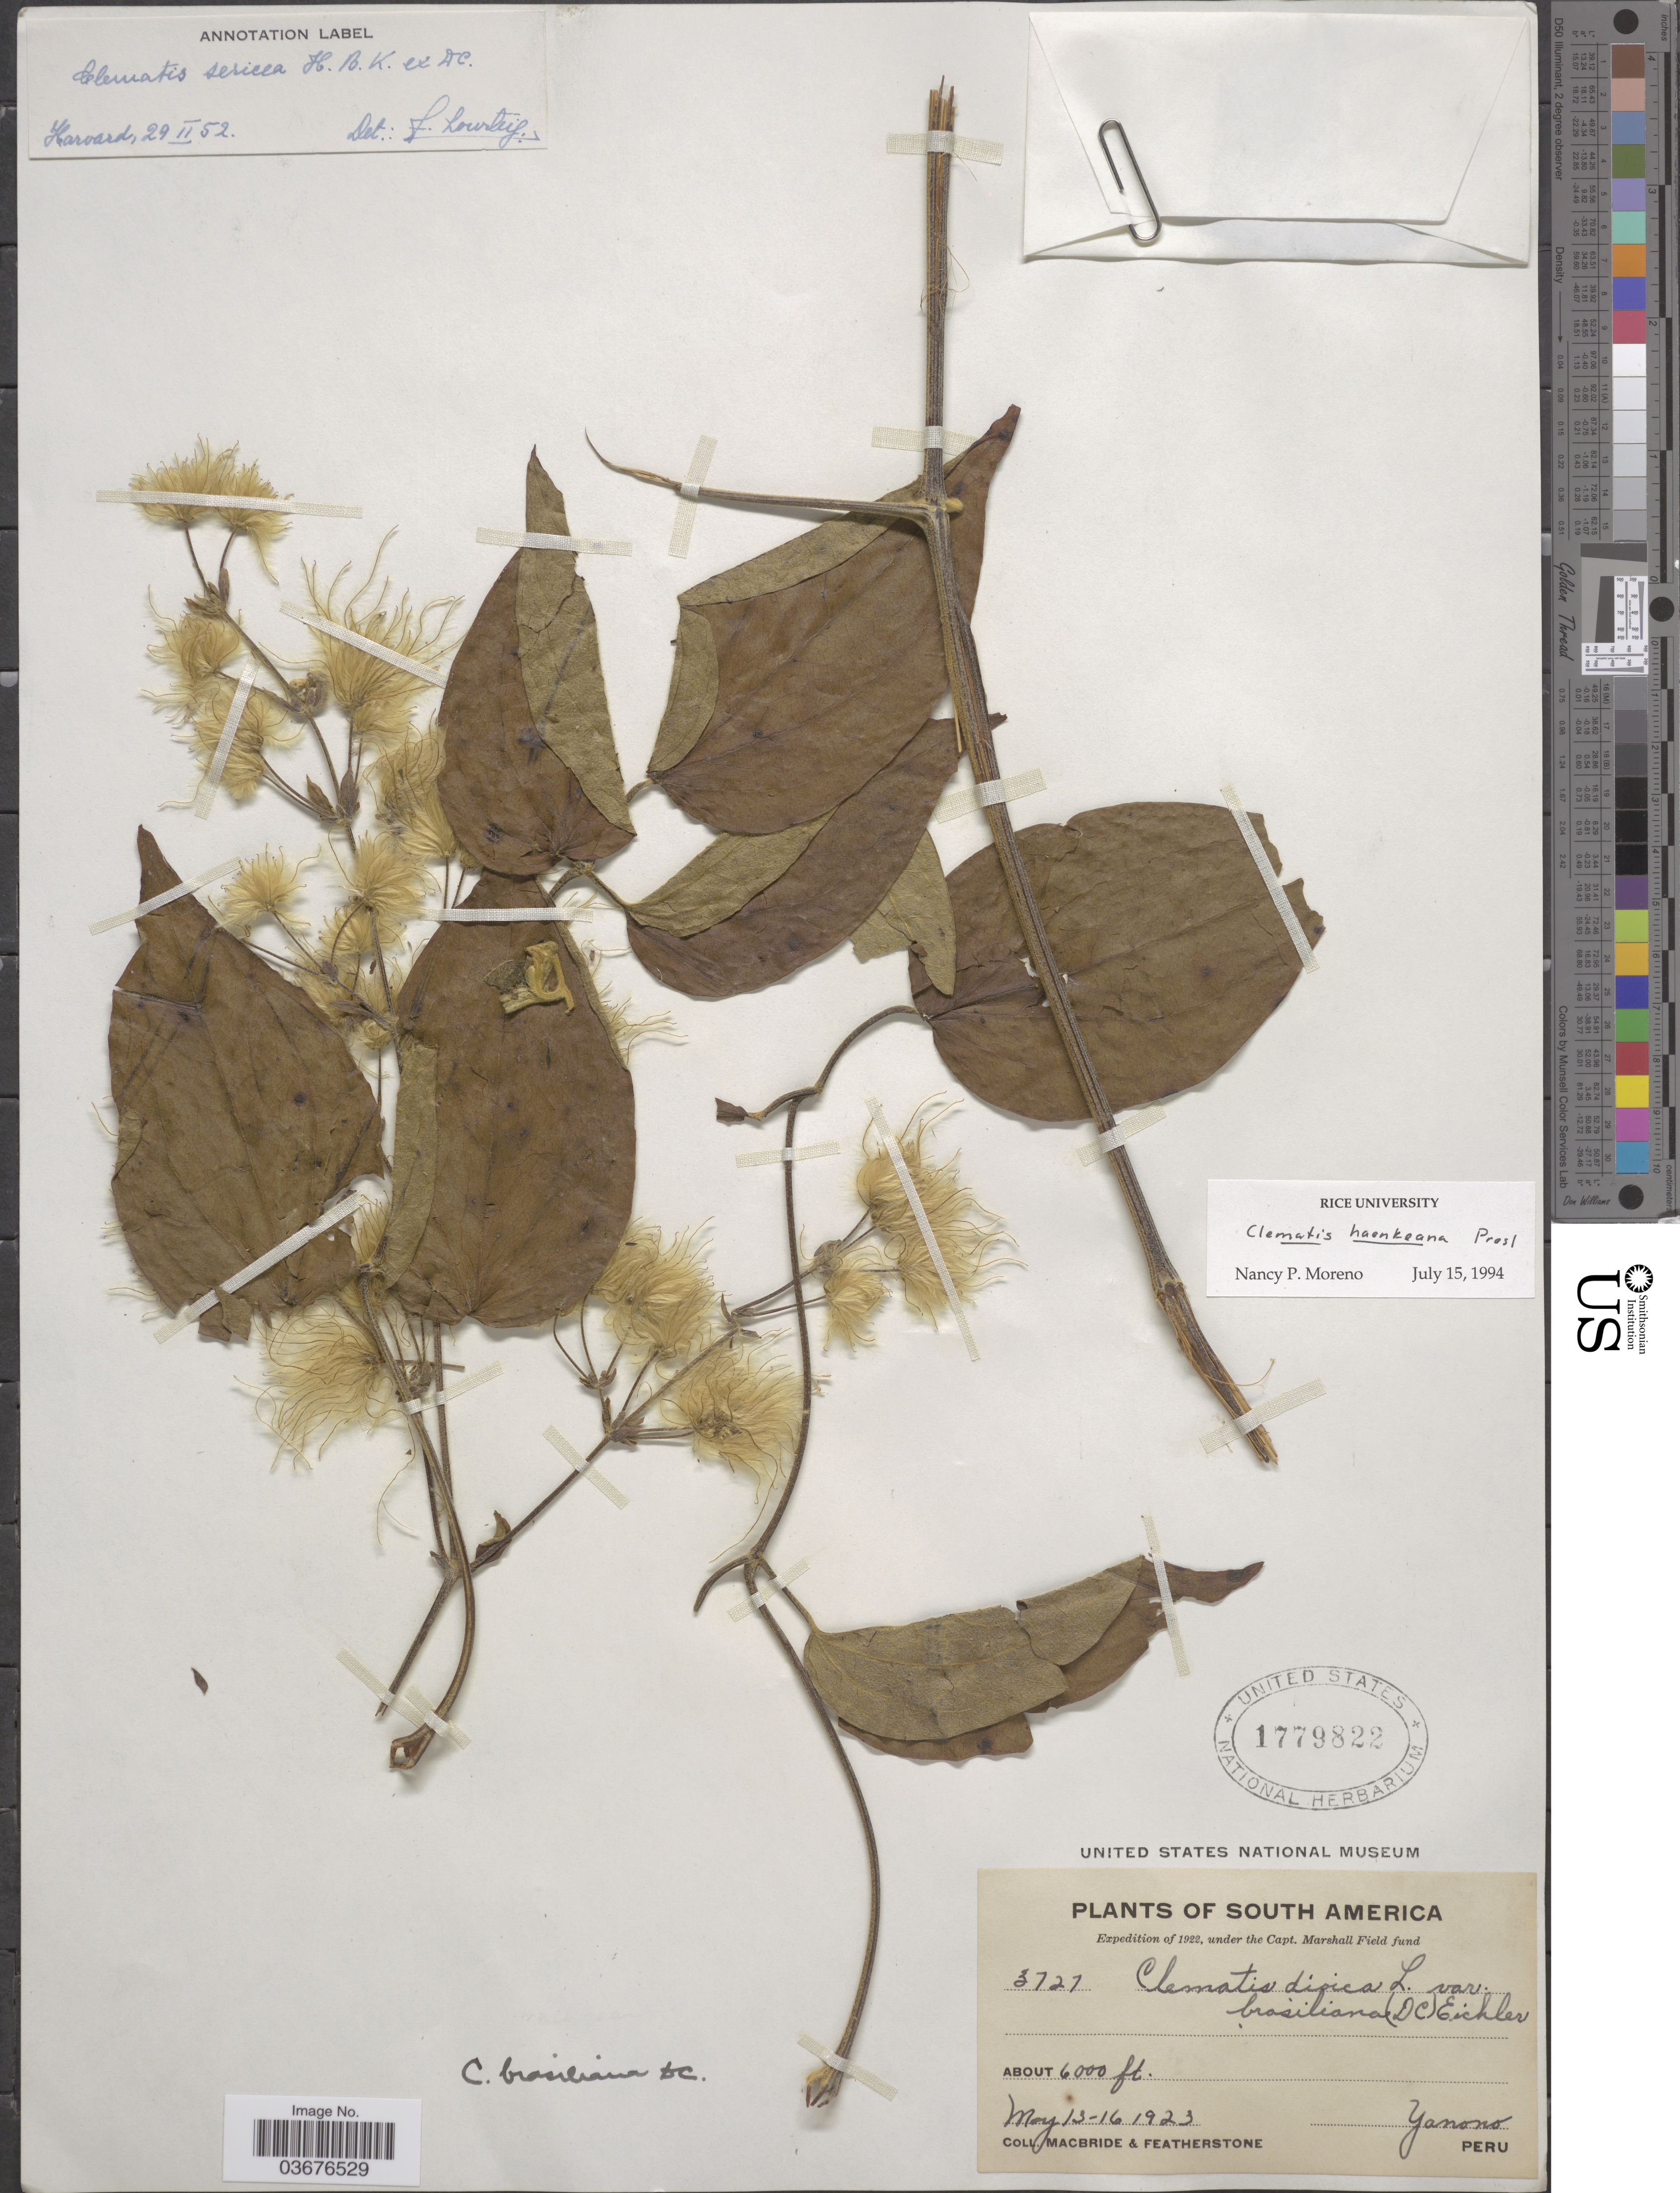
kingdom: Plantae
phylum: Tracheophyta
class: Magnoliopsida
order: Ranunculales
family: Ranunculaceae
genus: Clematis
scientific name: Clematis haenkeana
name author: C. Presl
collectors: Macbride, -- & -. Featherstone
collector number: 3727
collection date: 1923-05-13/1923-05-16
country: Peru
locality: Yanono.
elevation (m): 1829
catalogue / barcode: US 1779822